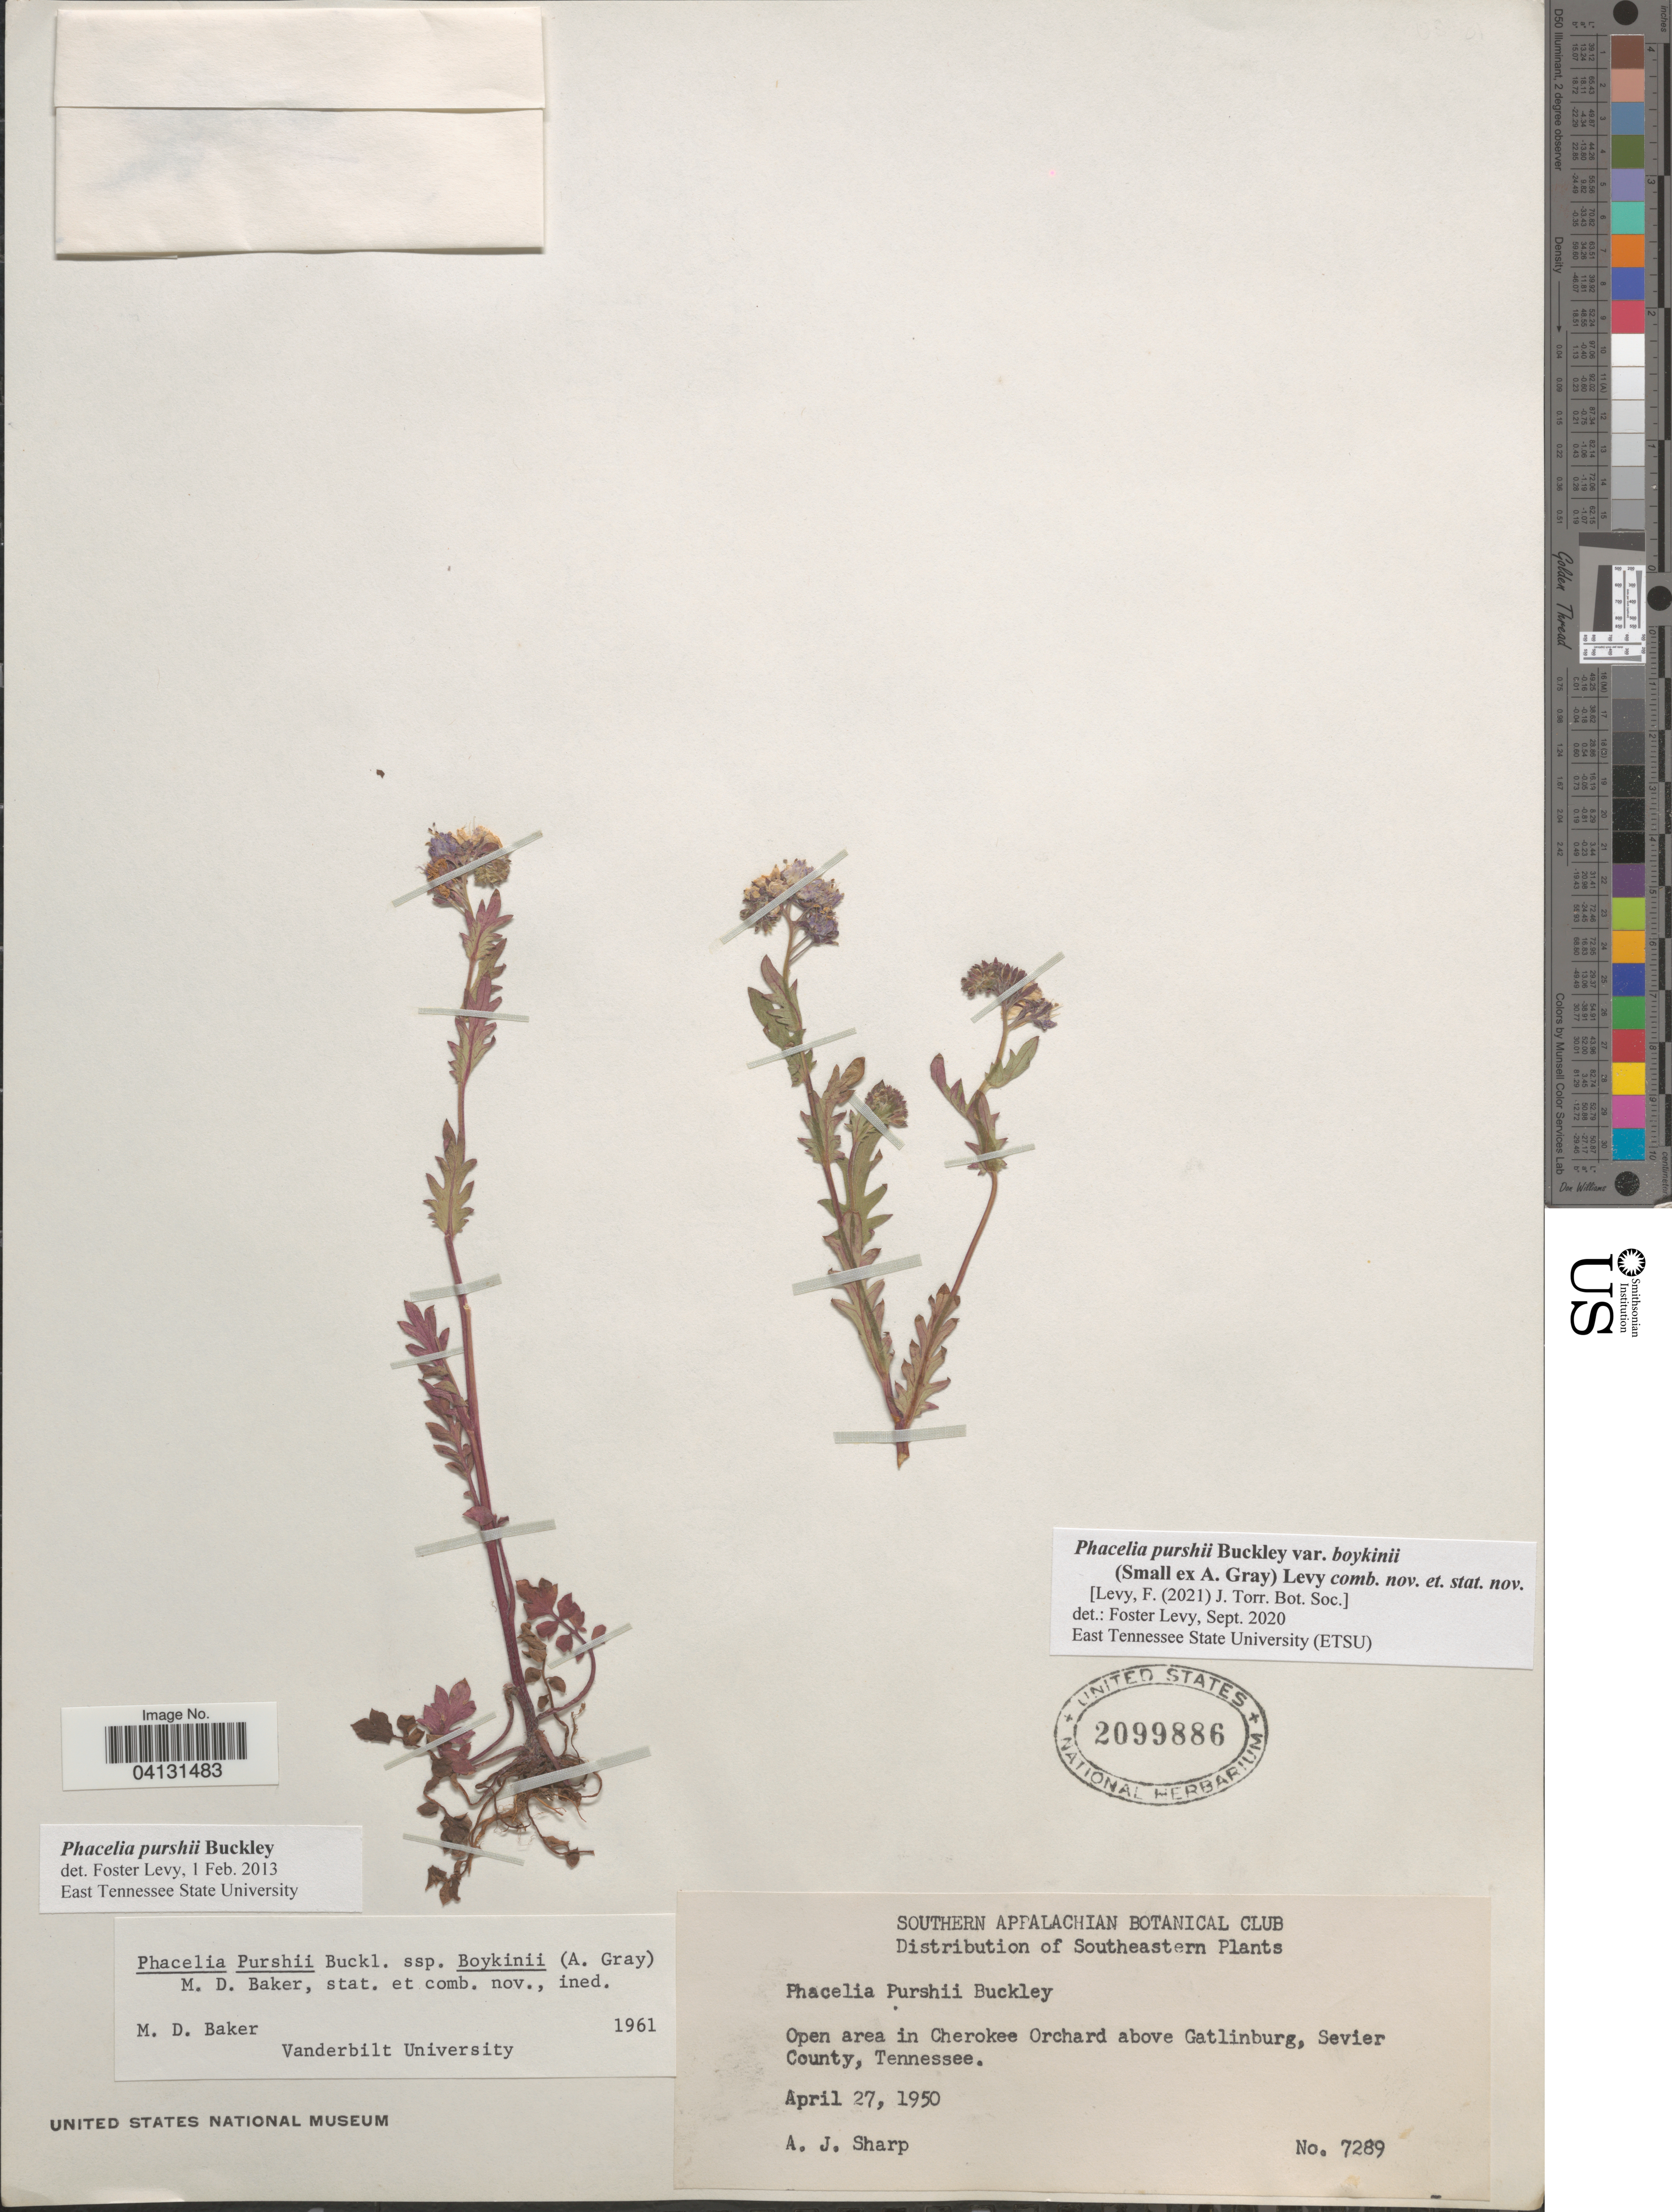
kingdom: Plantae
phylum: Tracheophyta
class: Magnoliopsida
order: Boraginales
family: Hydrophyllaceae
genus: Phacelia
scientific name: Phacelia purshii var. boykinii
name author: (Small ex A. Gray) Levy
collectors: A. J. Sharp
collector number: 7289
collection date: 1950-04-27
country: United States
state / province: Tennessee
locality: Open area in Cherokee Orchard above Gatlinburg, Sevier County.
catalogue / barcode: US 2099886